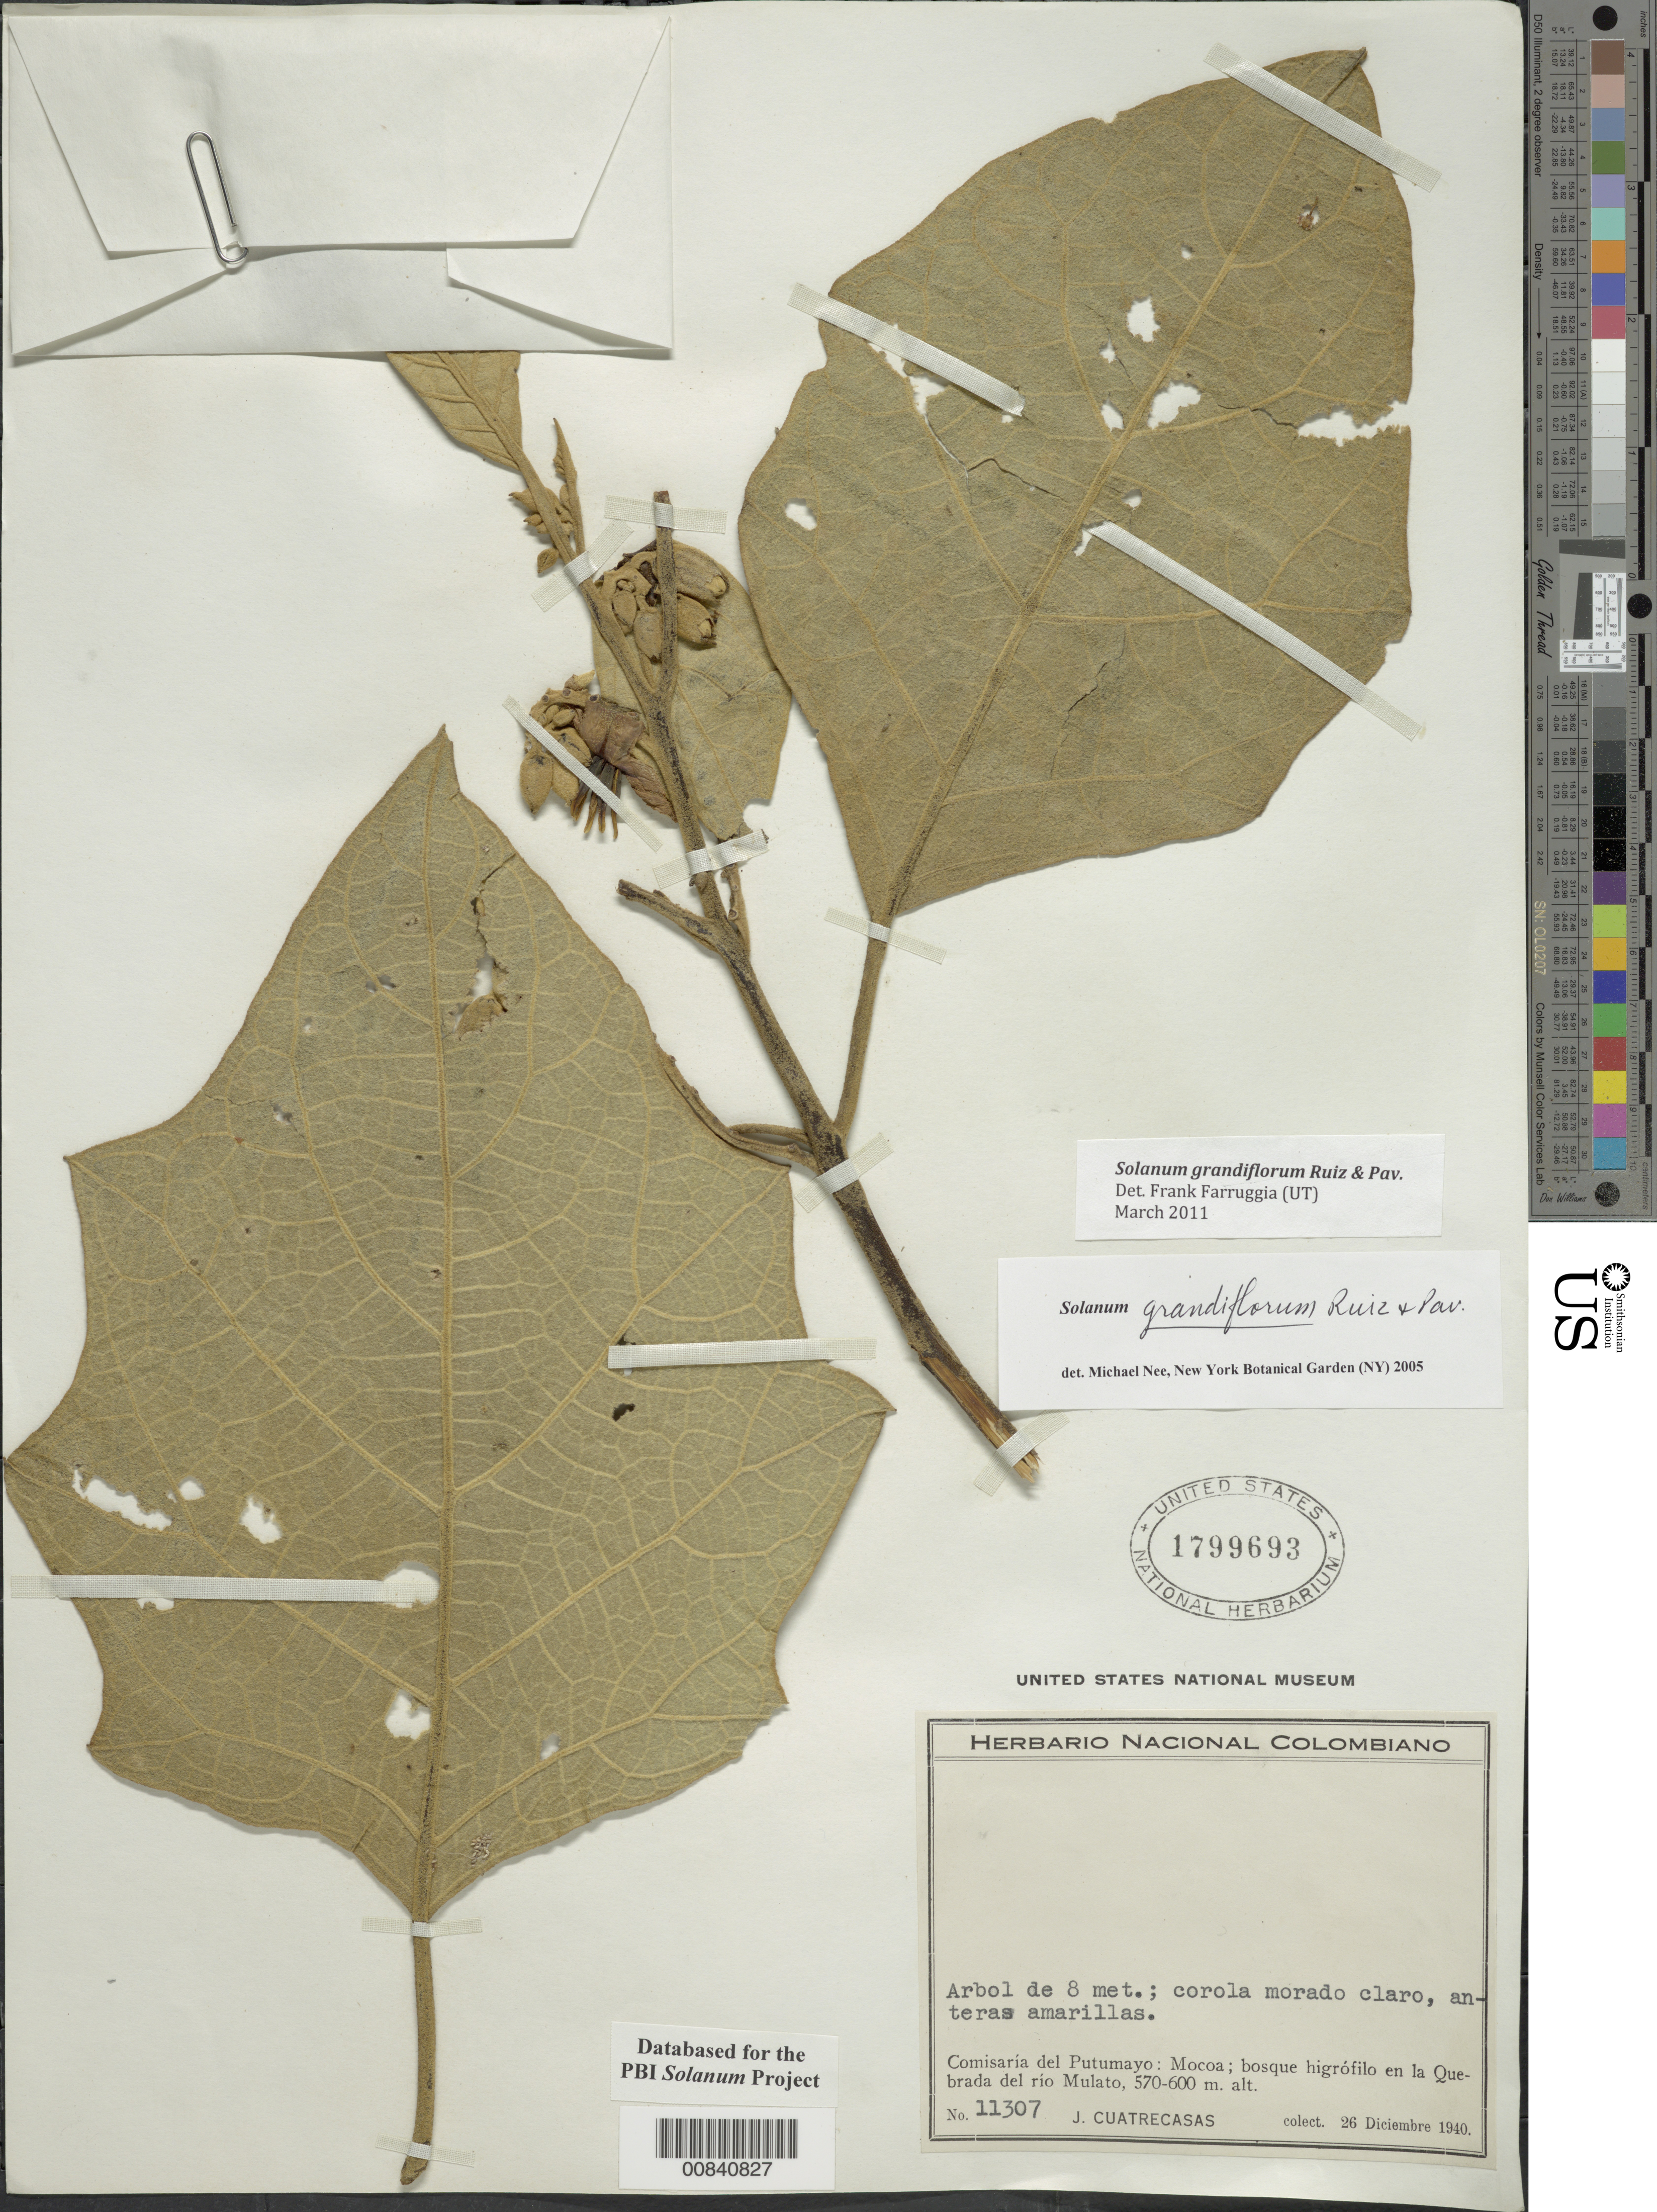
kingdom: Plantae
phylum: Tracheophyta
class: Magnoliopsida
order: Solanales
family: Solanaceae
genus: Solanum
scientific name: Solanum grandiflorum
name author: Ruiz & Pav.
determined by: Nee, Michael H.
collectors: J. Cuatrecasas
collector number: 11307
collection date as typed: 26 Dec 1940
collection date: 1940-12-26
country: Colombia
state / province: Putumayo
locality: Mocoa. Quebrada del río Mulato.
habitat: Bosque higrófilo.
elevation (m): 570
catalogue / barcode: US 1799693